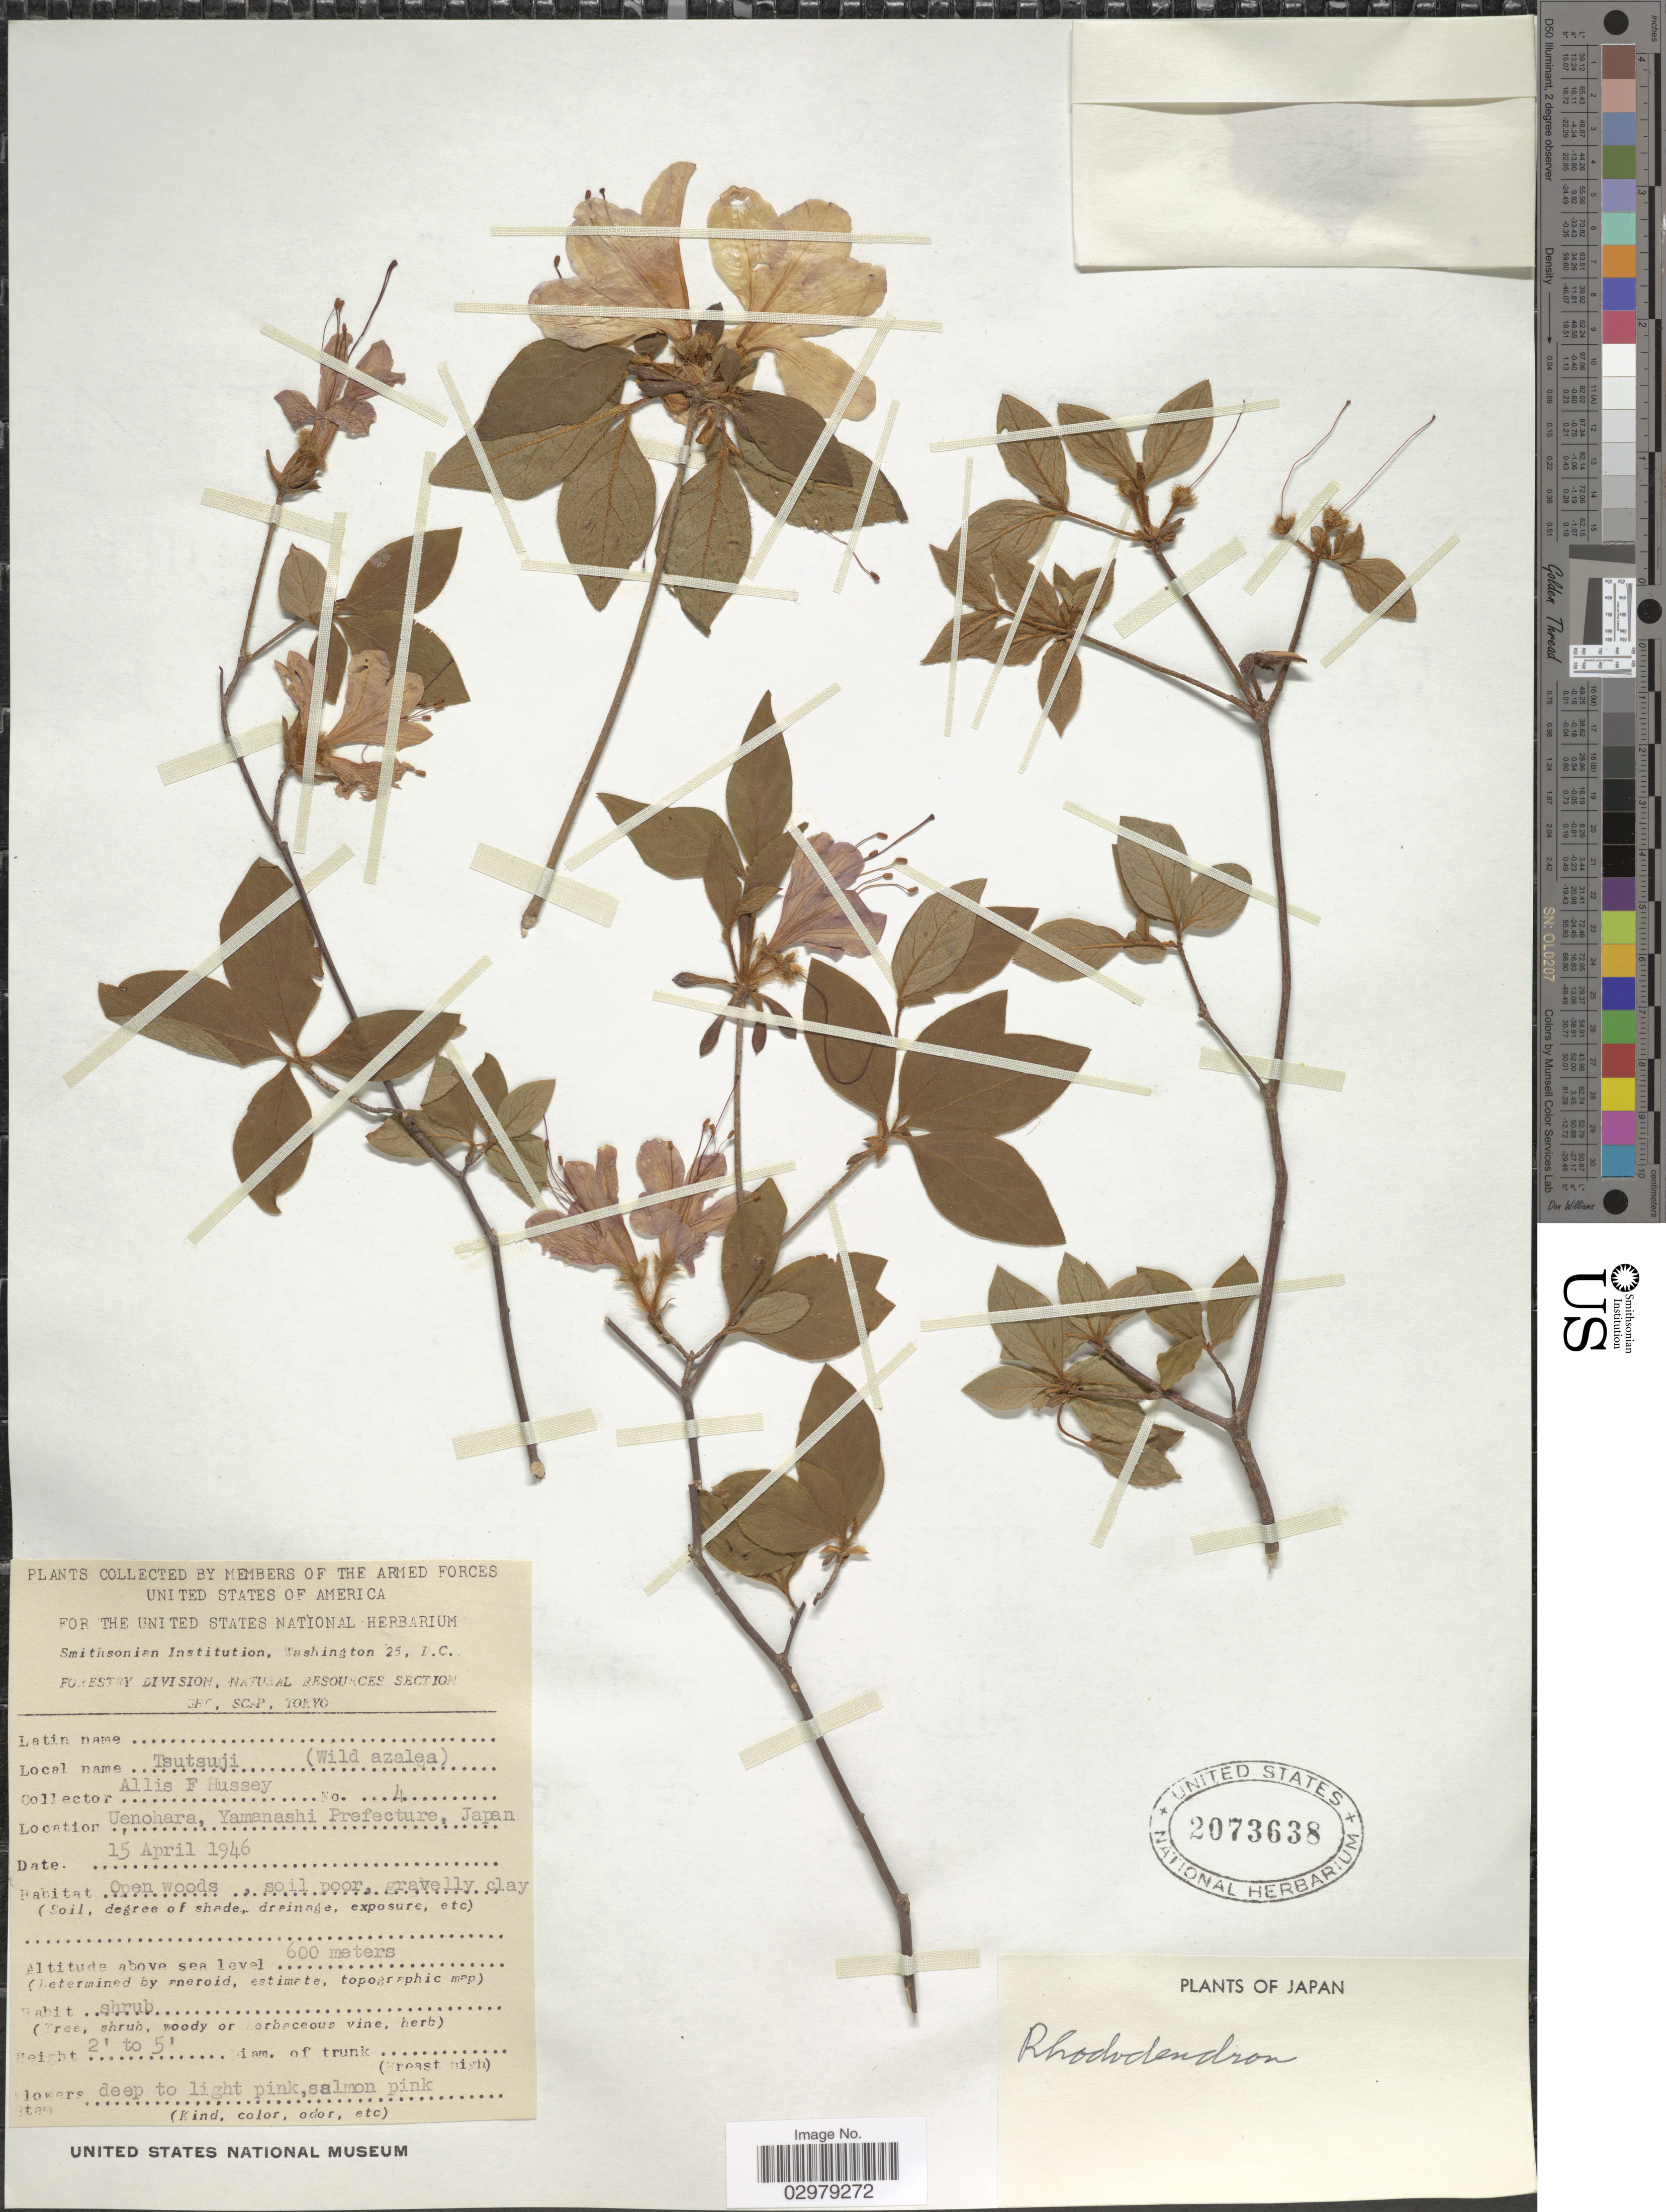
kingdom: Plantae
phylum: Tracheophyta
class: Magnoliopsida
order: Ericales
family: Ericaceae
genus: Rhododendron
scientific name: Rhododendron sp.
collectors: A. Hussey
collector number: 4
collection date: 1946-04-15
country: Japan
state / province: Yamanasi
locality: Uenohara, Yamanashi Prefecture.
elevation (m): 600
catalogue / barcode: US 2073638